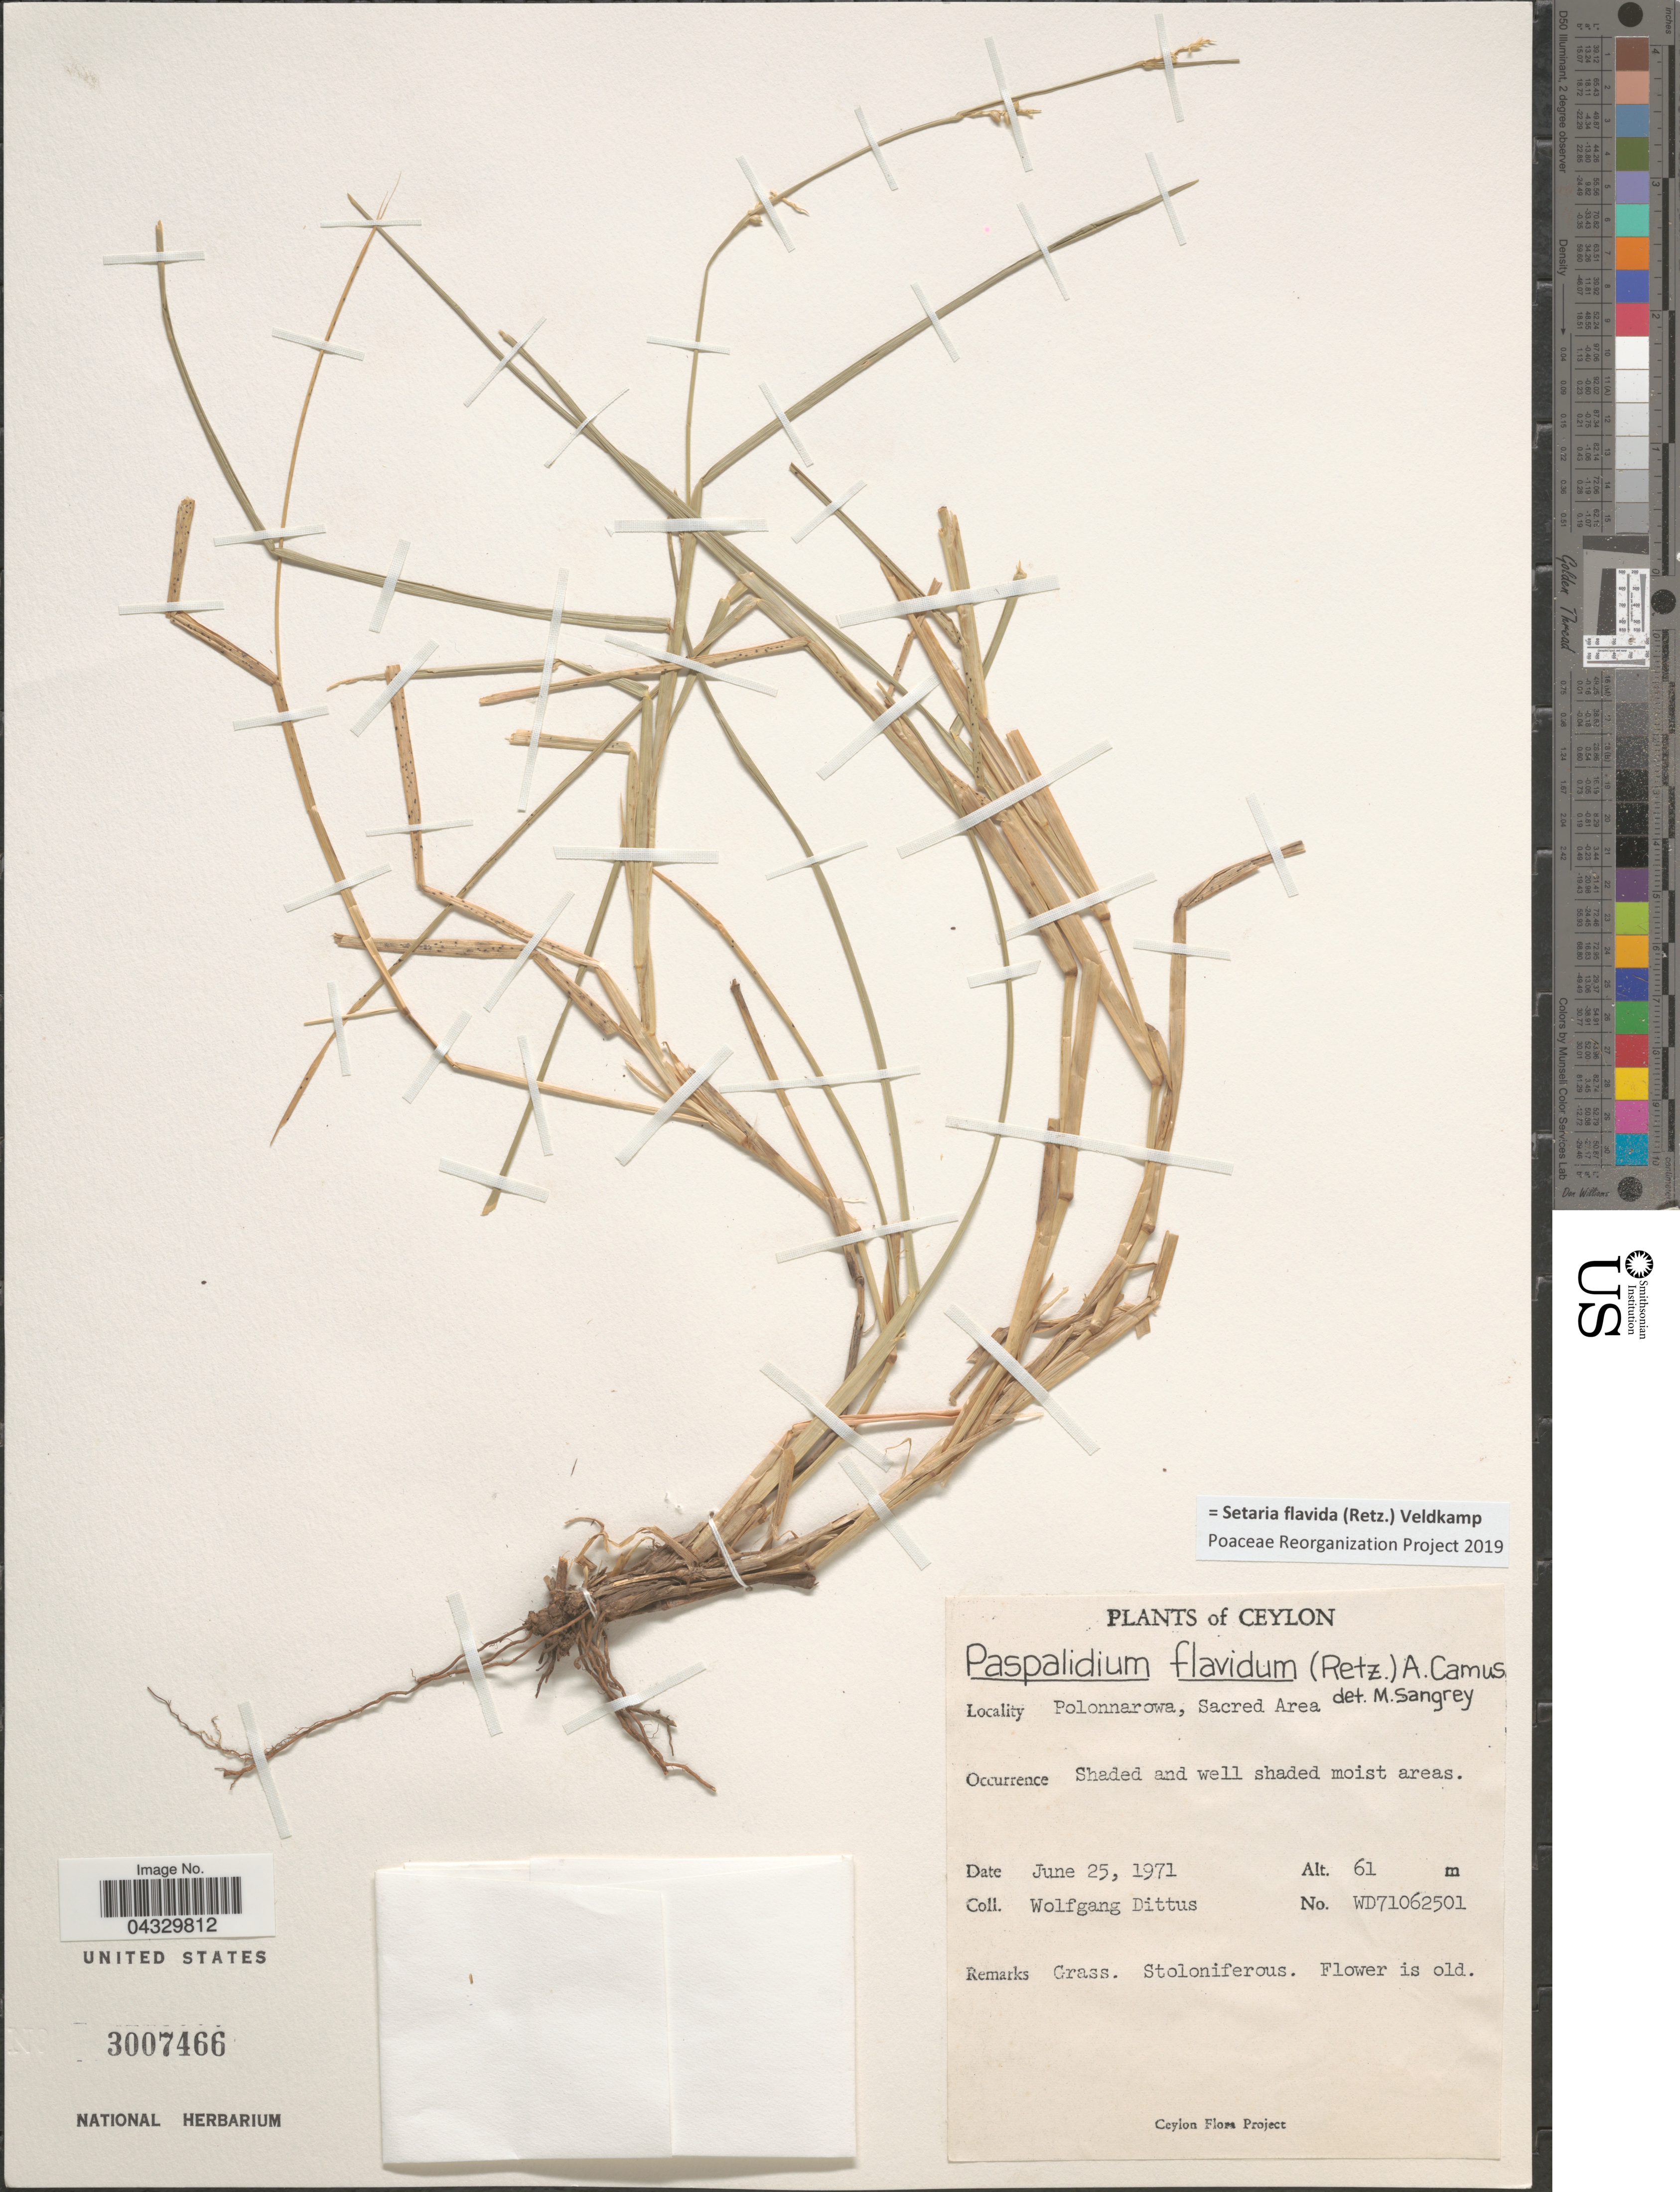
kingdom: Plantae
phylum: Tracheophyta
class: Liliopsida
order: Poales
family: Poaceae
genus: Setaria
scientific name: Setaria flavida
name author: (Retz.) Veldkamp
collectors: W. Dittus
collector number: WD71062501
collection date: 1971-06-25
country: Sri Lanka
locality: Ceylon. Polonnaruwa, Sacred Area.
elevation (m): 61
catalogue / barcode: US 3007466